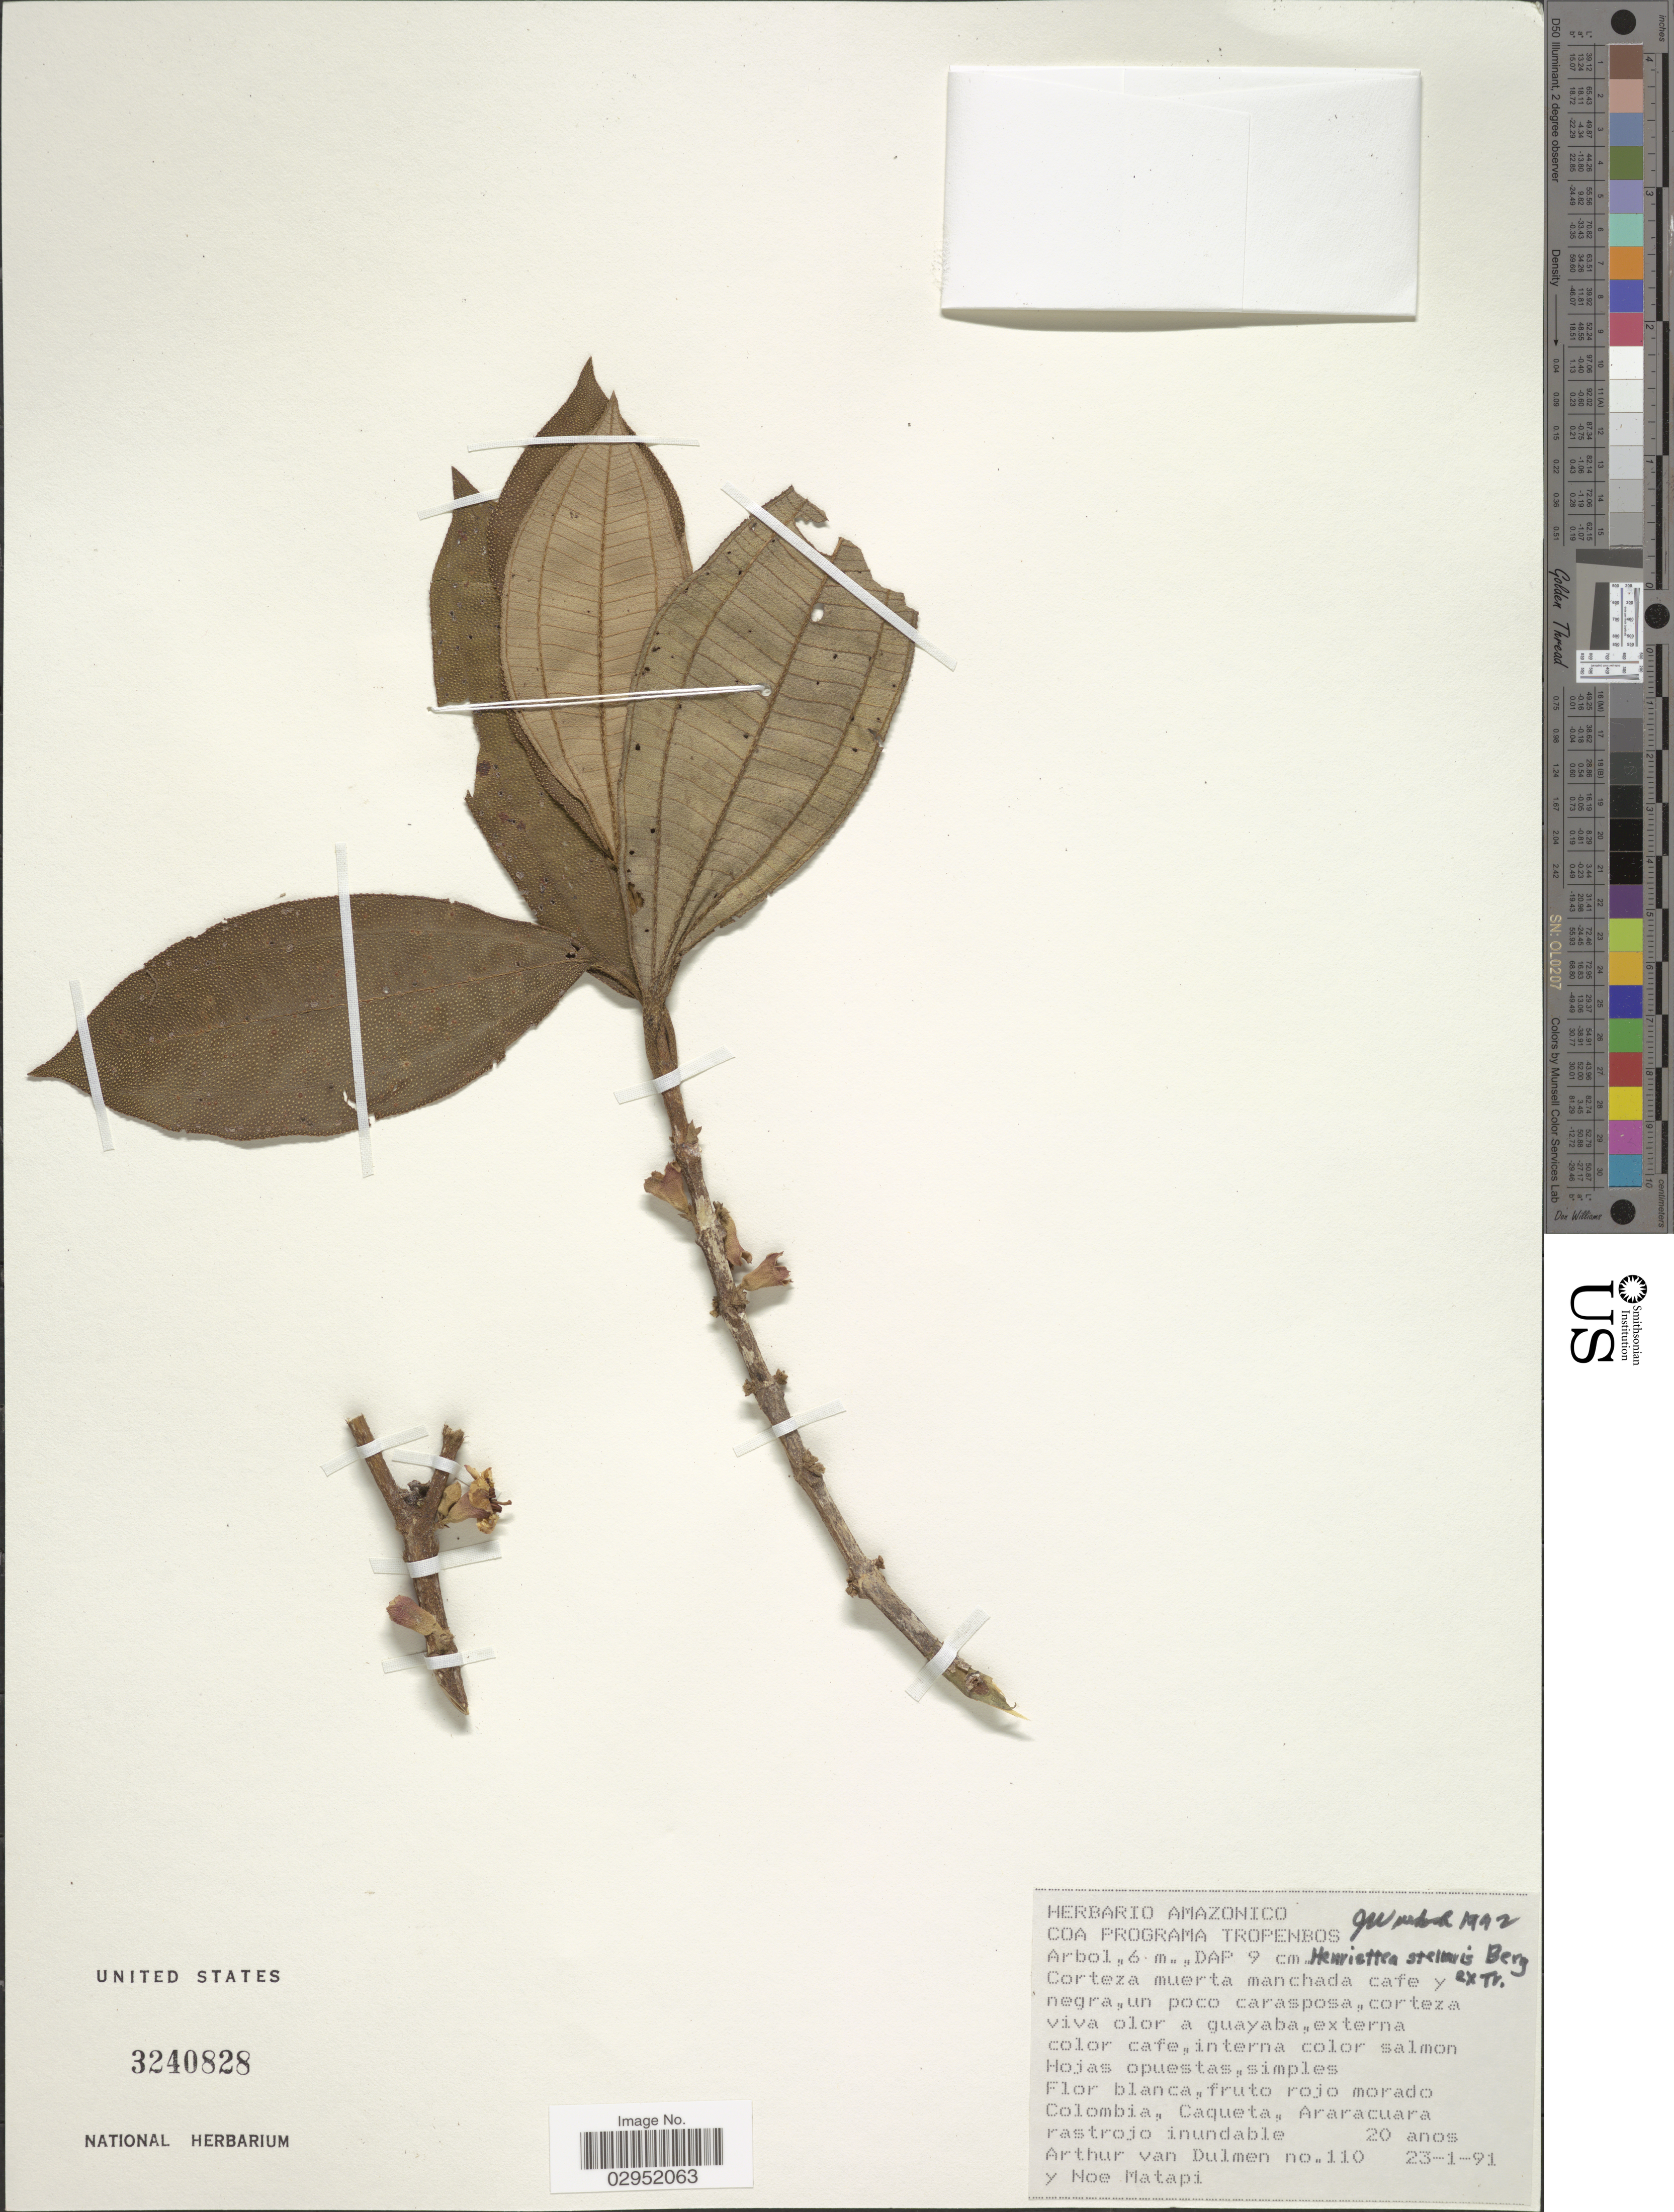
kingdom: Plantae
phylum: Tracheophyta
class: Magnoliopsida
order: Myrtales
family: Melastomataceae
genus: Henriettea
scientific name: Henriettea stellaris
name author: O. Berg ex Triana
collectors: A. Dulmen & N. Matapi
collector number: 110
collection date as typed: Transcribed d/m/y: 23/1/91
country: Colombia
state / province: Caquetá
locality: Araracuara.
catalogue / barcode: US 3240828